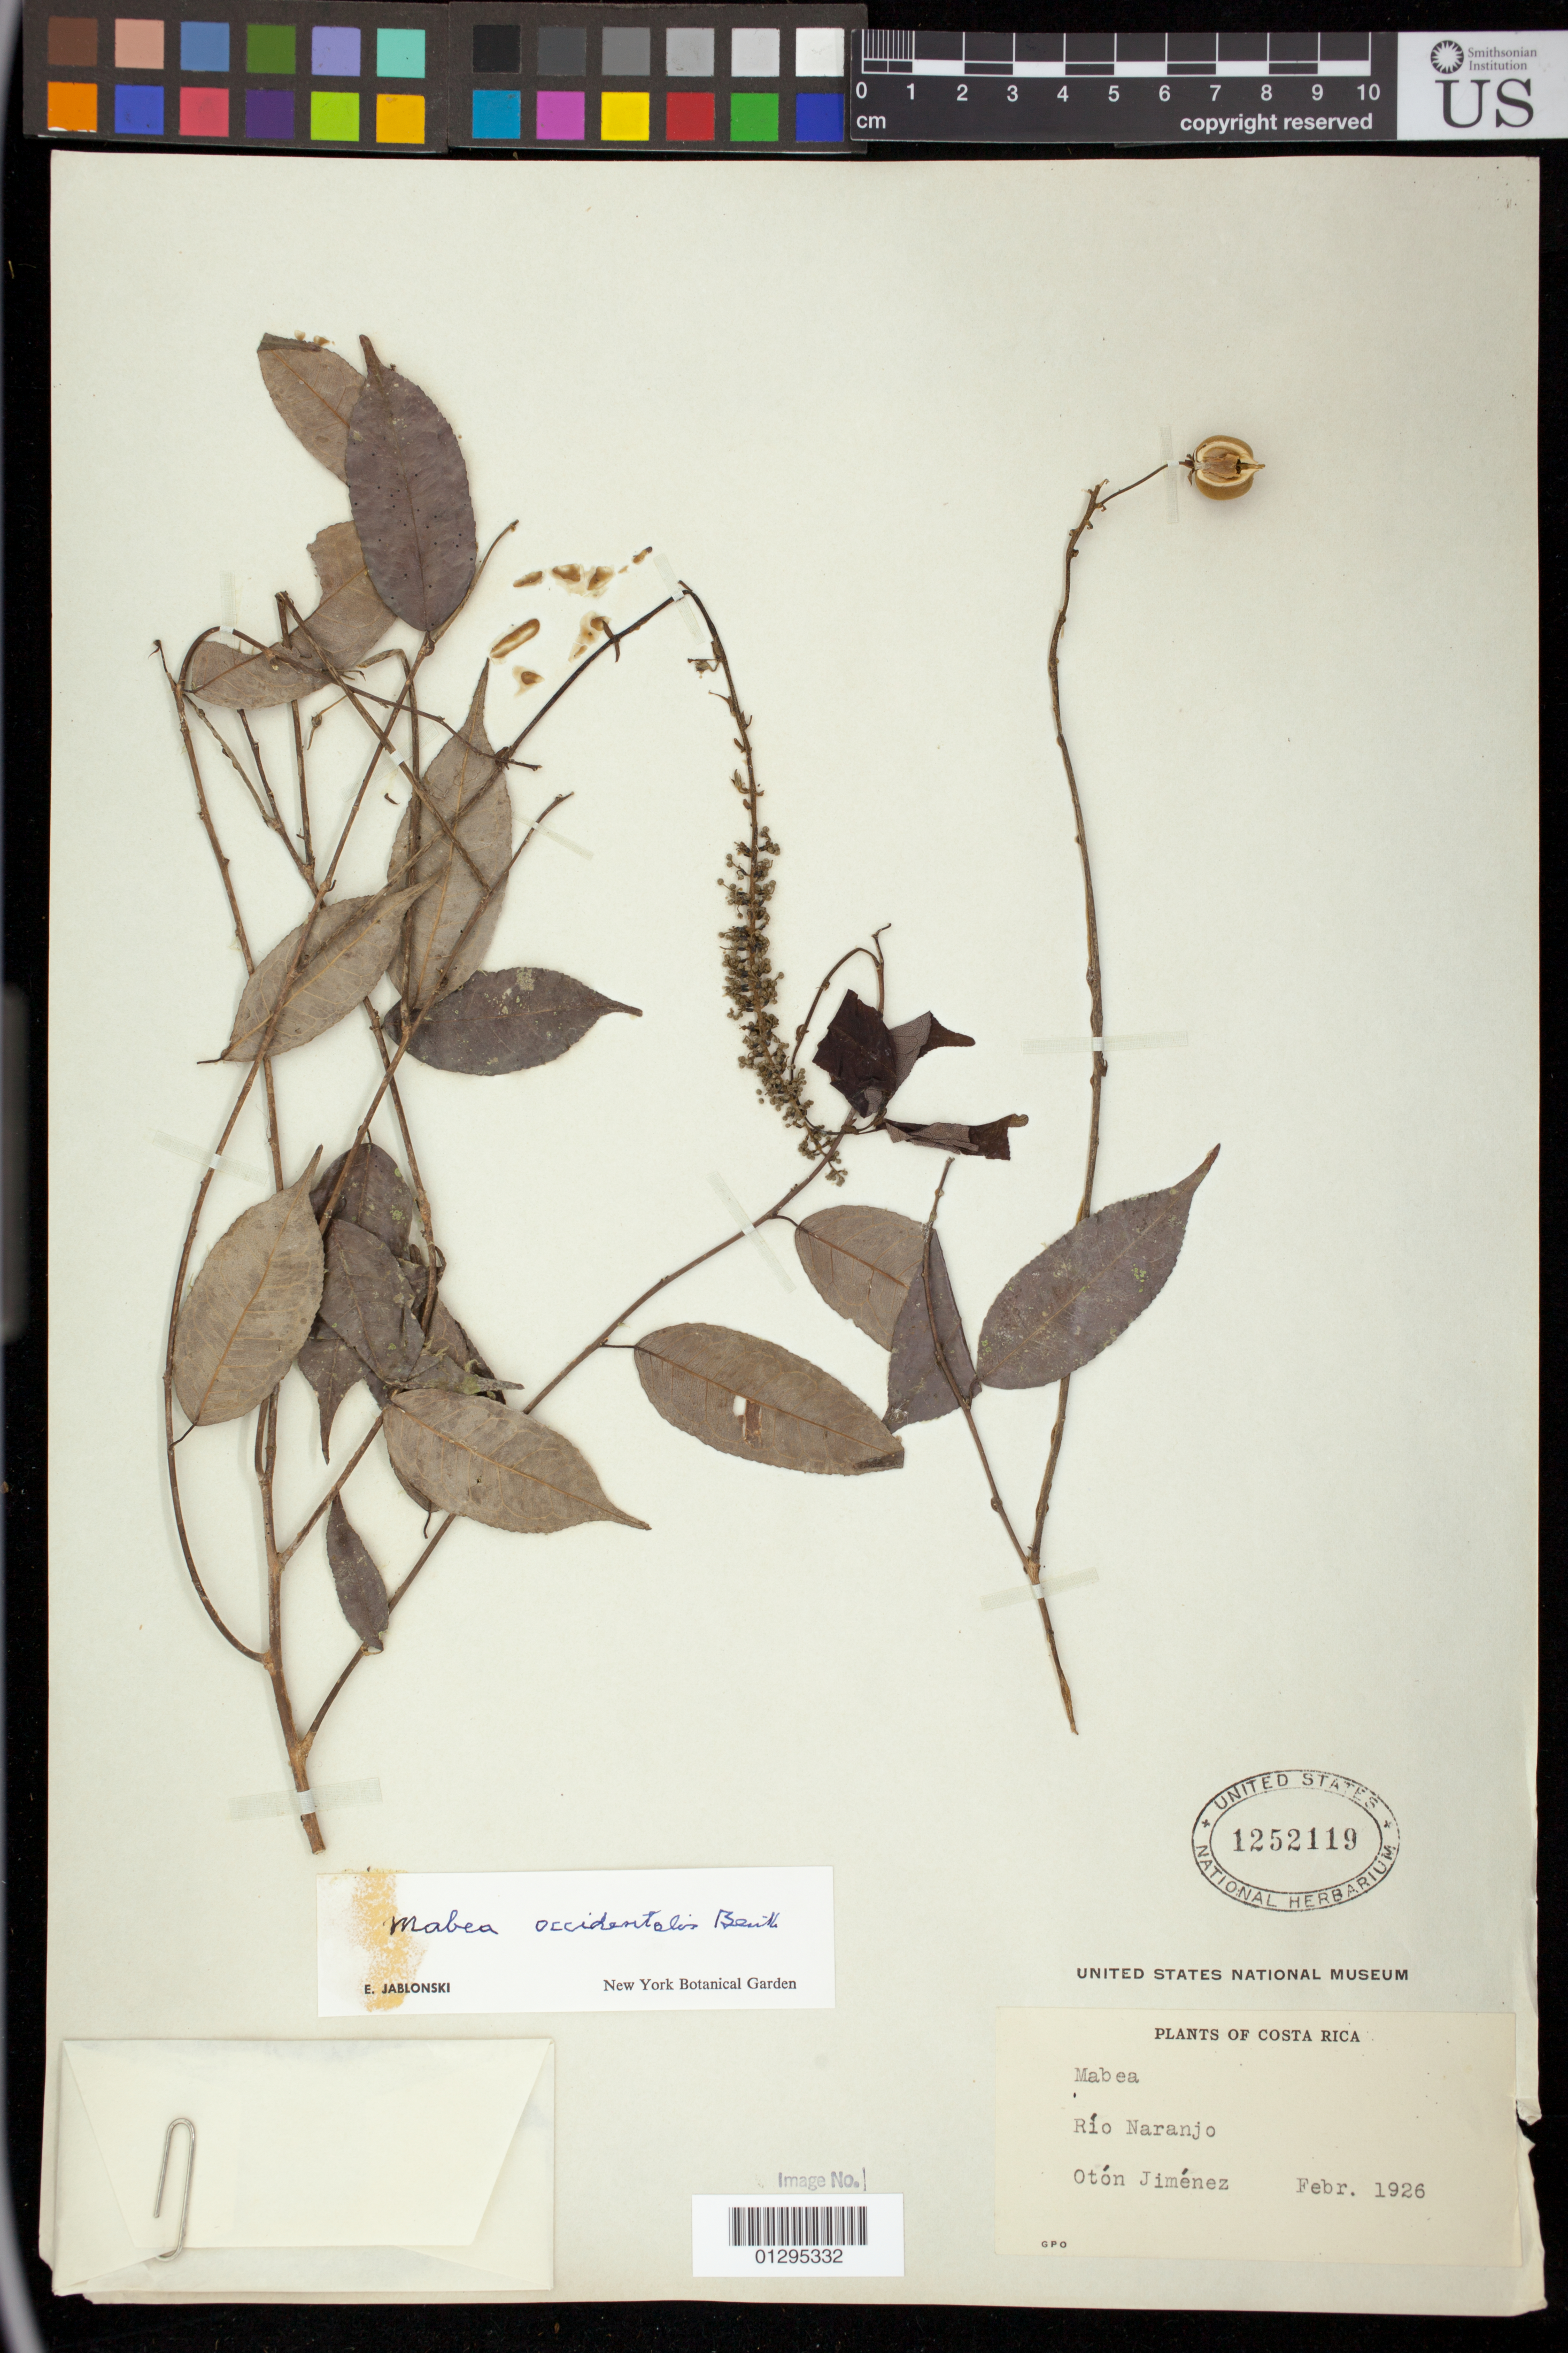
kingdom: Plantae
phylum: Tracheophyta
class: Magnoliopsida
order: Malpighiales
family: Euphorbiaceae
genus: Mabea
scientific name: Mabea occidentalis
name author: Benth.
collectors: O. Jiménez L.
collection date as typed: Feb 1926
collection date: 1926-02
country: Costa Rica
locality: Rio Naranjo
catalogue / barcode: US 1252119